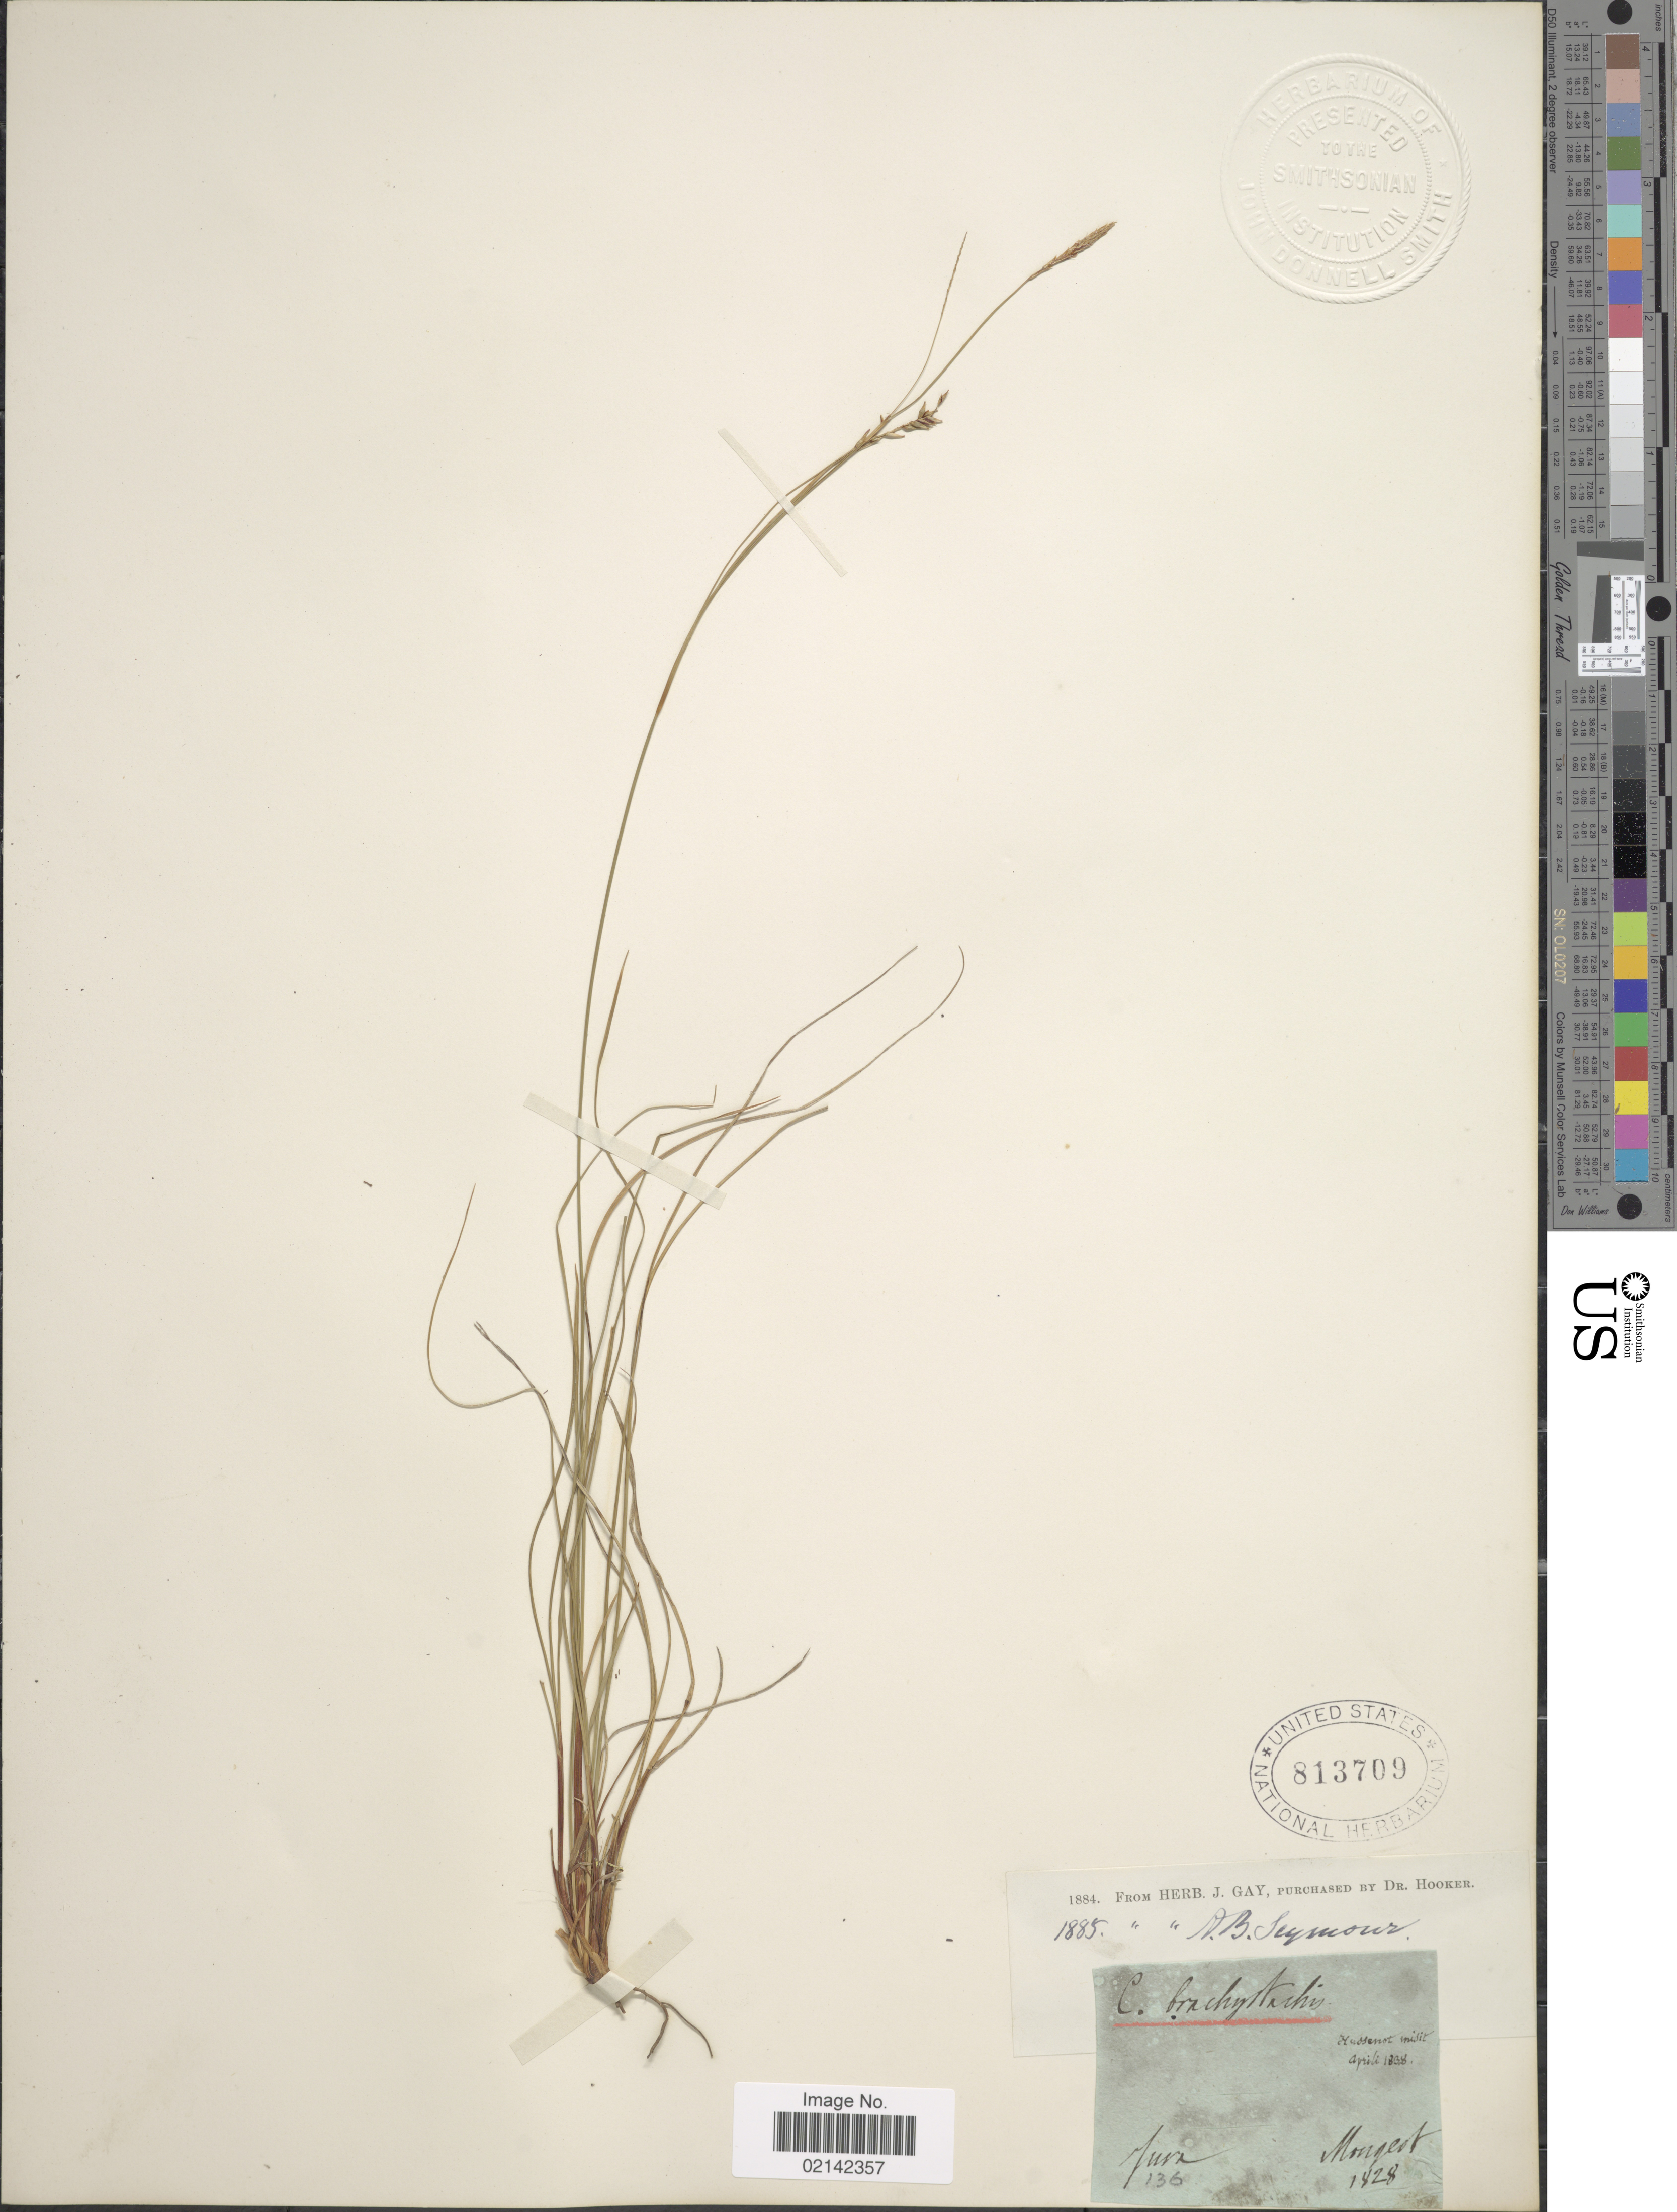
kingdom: Plantae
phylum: Tracheophyta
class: Liliopsida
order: Poales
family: Cyperaceae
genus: Carex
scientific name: Carex brachystachys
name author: Schrank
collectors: -. Mougeot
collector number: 136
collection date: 1828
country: France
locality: Jura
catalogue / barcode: US 813709